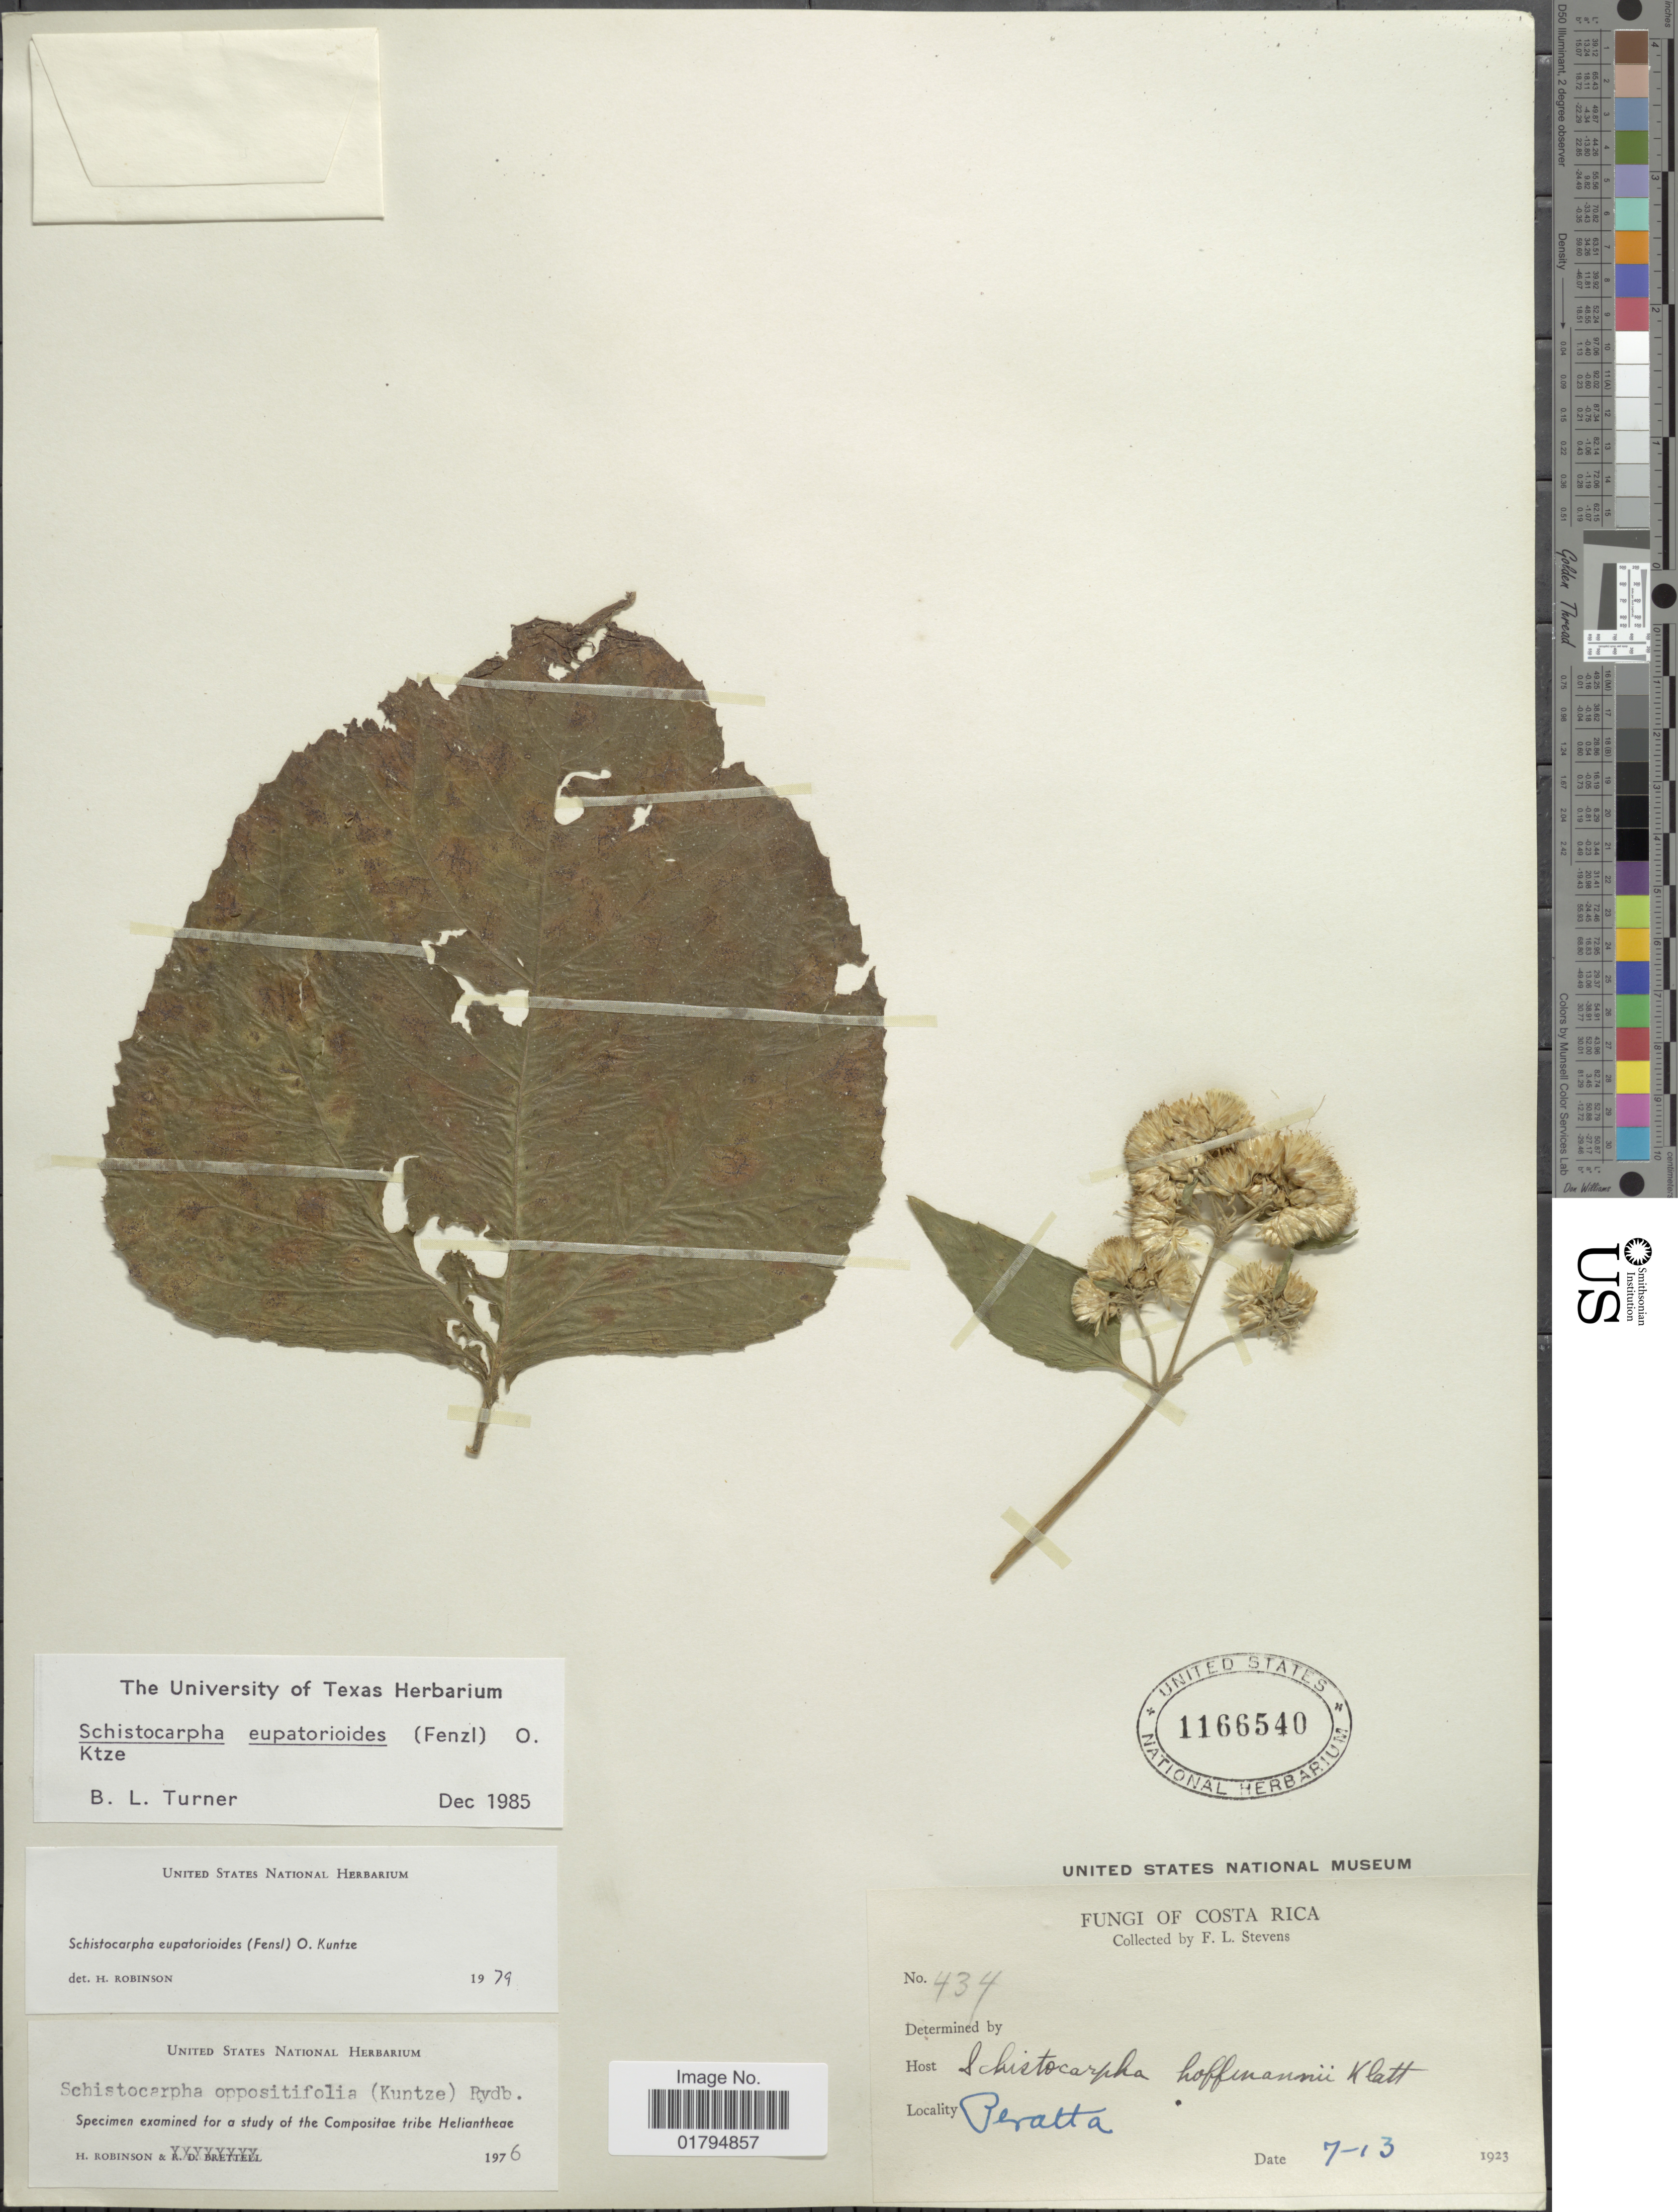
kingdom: Plantae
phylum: Tracheophyta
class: Magnoliopsida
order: Asterales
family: Asteraceae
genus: Schistocarpha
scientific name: Schistocarpha eupatorioides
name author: (Fenzl) Kuntze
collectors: F. L. Stevens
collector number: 434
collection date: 1923-07-13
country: Costa Rica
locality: Peratta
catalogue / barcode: US 1166540